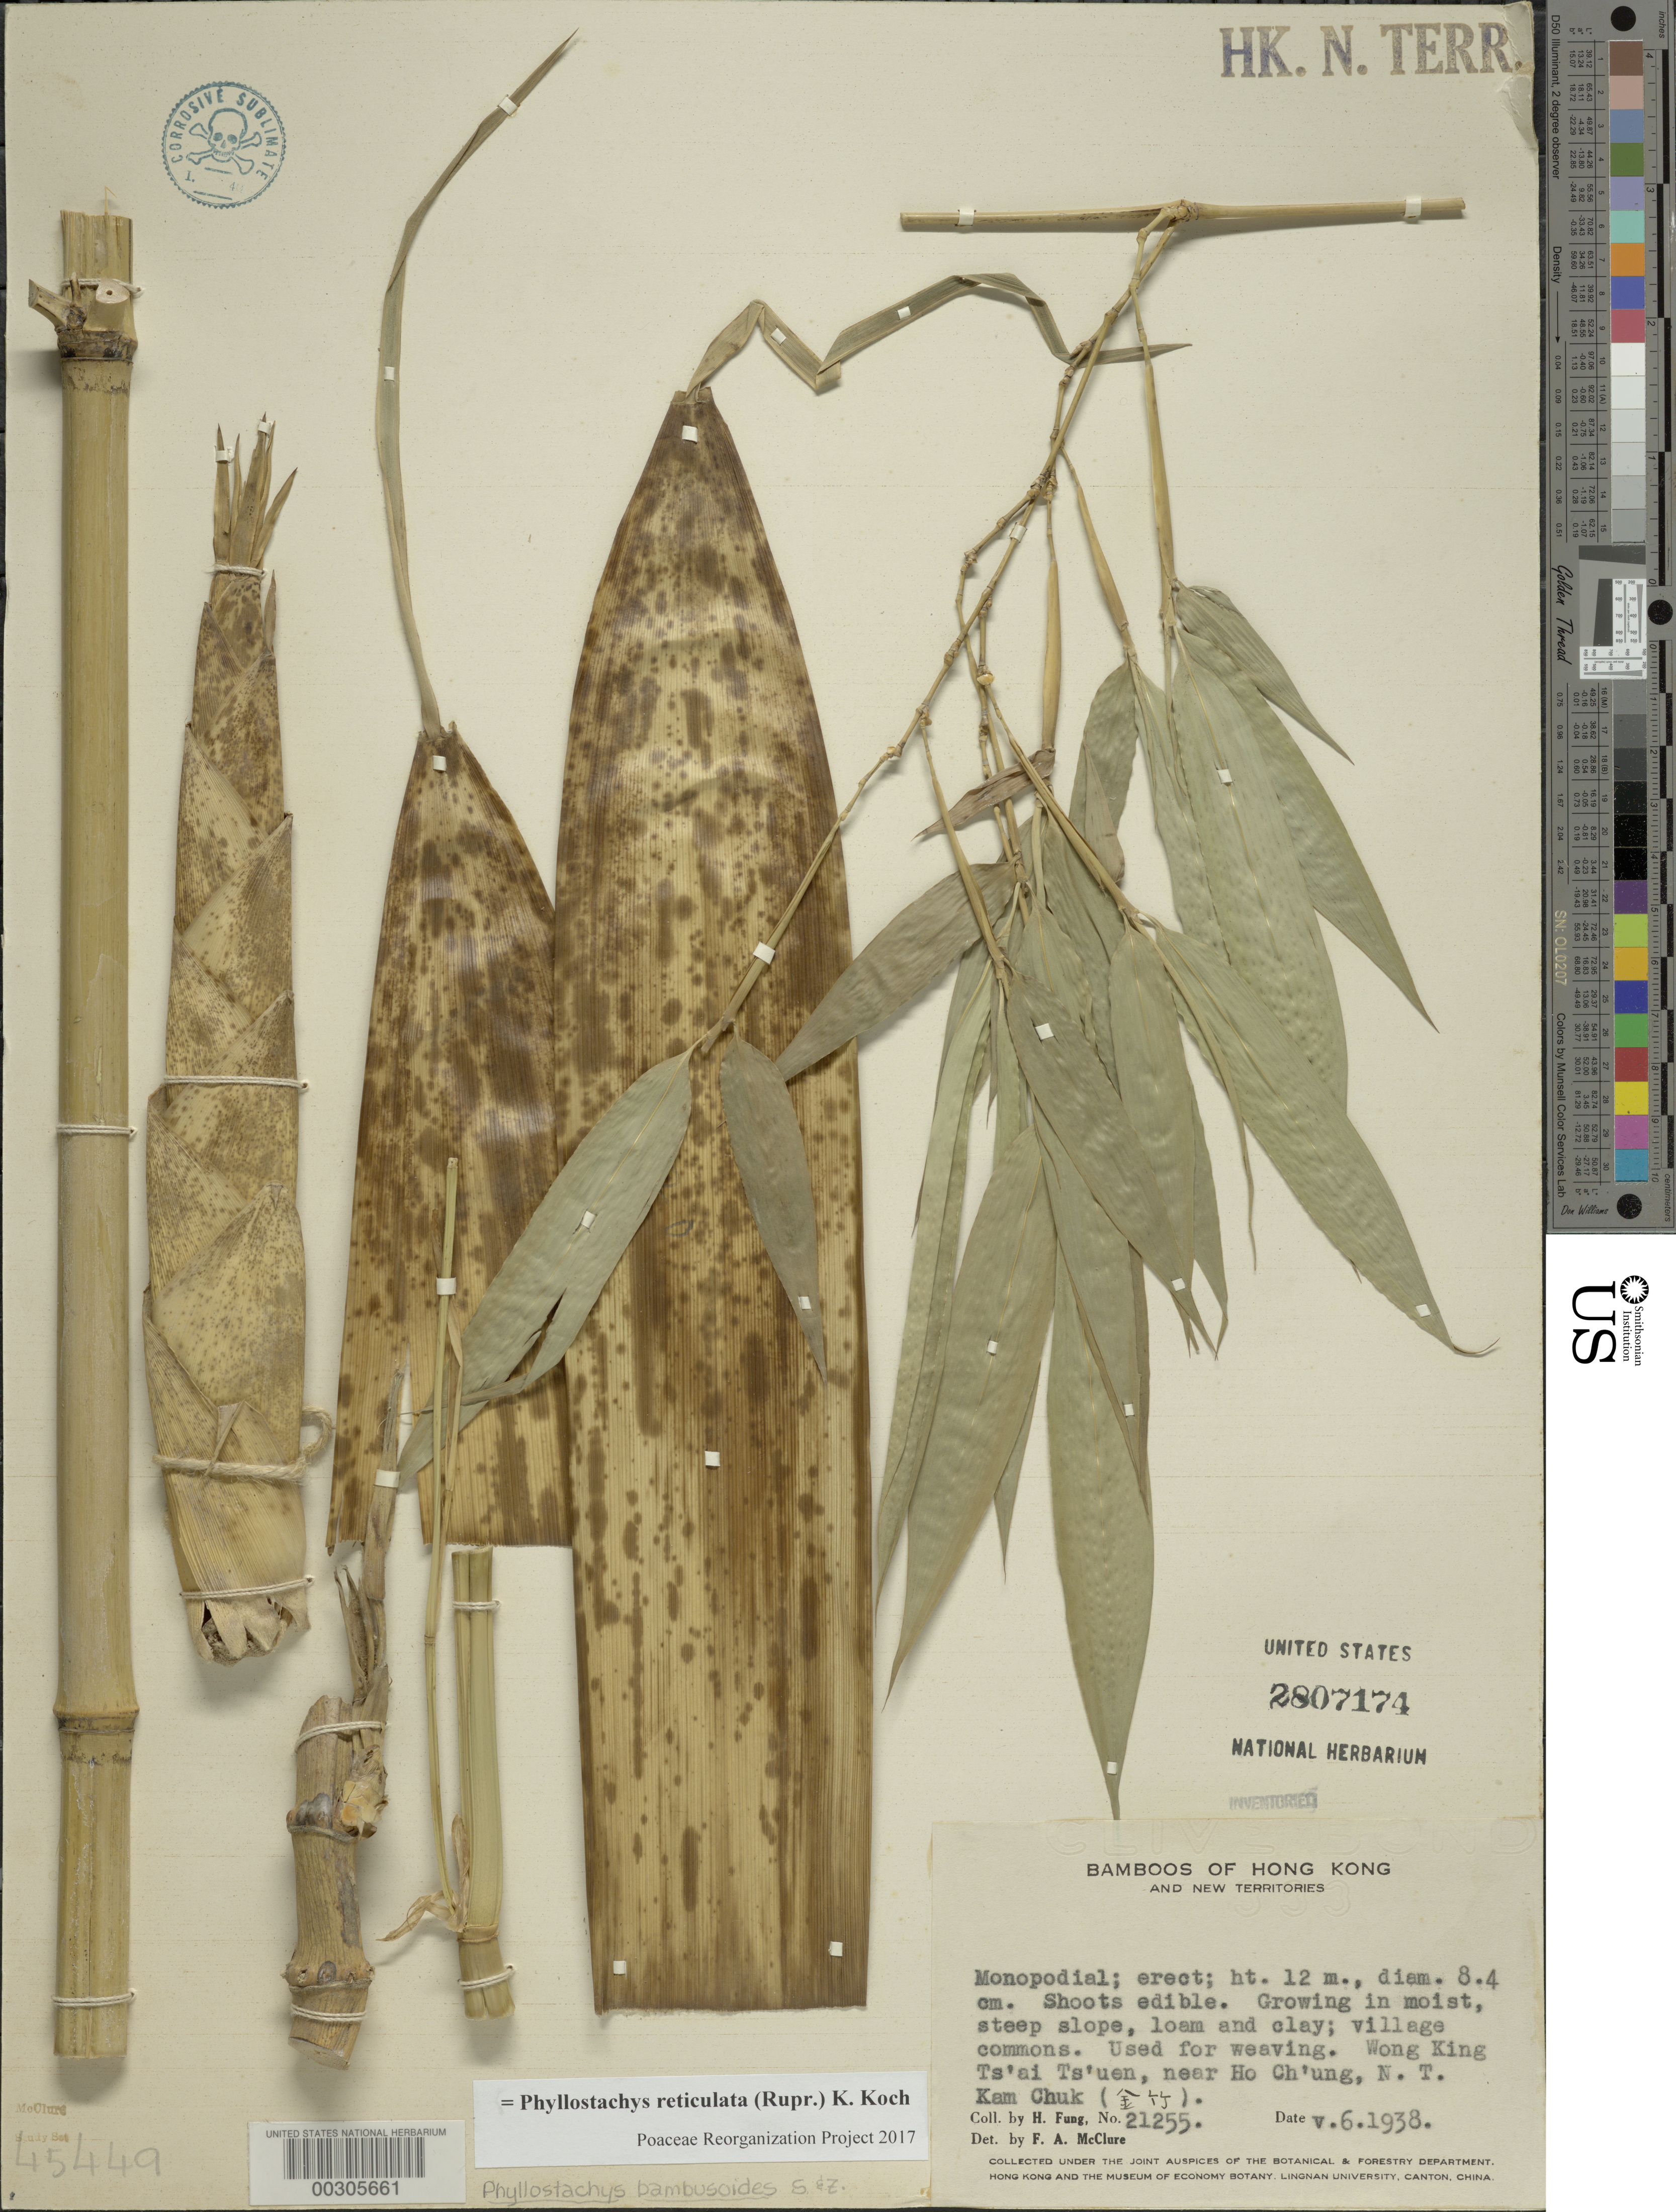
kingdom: Plantae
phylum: Tracheophyta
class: Liliopsida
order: Poales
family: Poaceae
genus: Phyllostachys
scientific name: Phyllostachys reticulata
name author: (Rupr.) K. Koch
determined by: Poaceae Reorganization Project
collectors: H. L. Fung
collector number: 21255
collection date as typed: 06 May 1938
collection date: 1938-05-06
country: China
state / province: Hong Kong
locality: N.t., ho ch'ung, wong king ts'ai ts'uen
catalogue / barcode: US 2807174